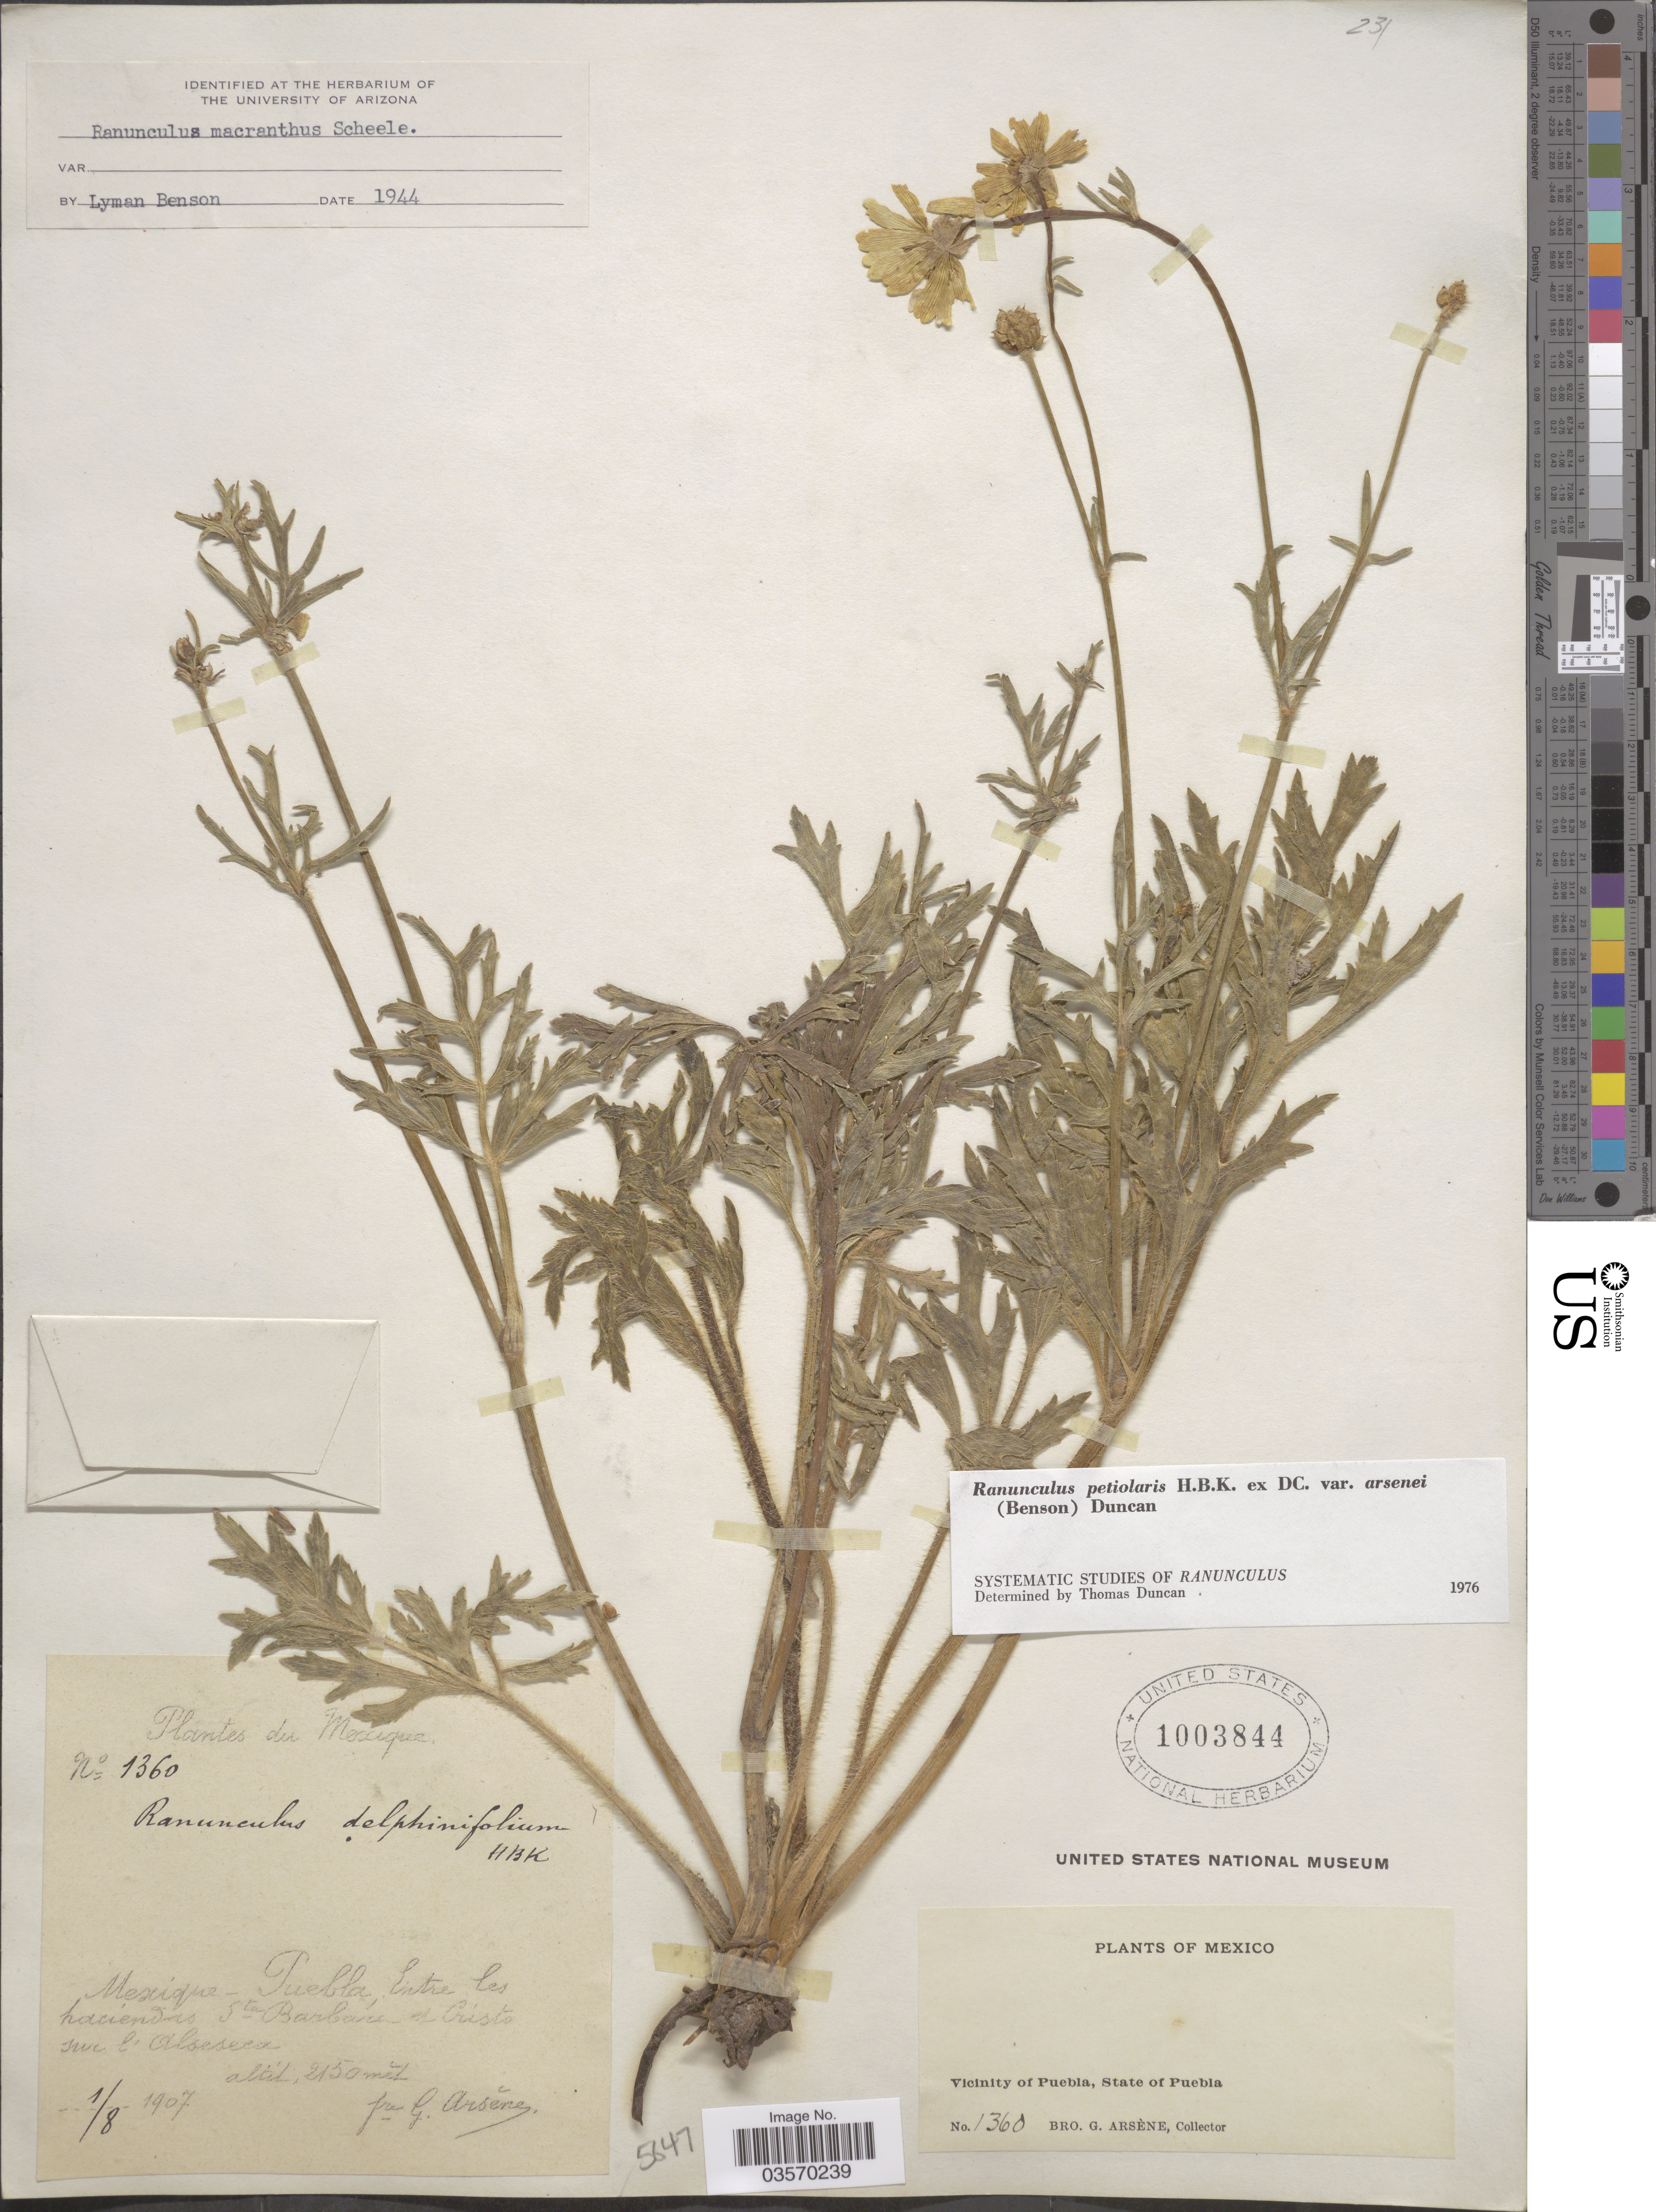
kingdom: Plantae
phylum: Tracheophyta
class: Magnoliopsida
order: Ranunculales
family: Ranunculaceae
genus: Ranunculus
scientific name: Ranunculus petiolaris var. arsenei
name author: (L.D. Benson) Duncan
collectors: Bro. G. Arsène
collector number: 1360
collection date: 1907-08-01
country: Mexico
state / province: Puebla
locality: Entre les haciendas Sta Barbara et Cristo sur l'Alseseca. Vicinity of Puebla.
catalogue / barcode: US 1003844